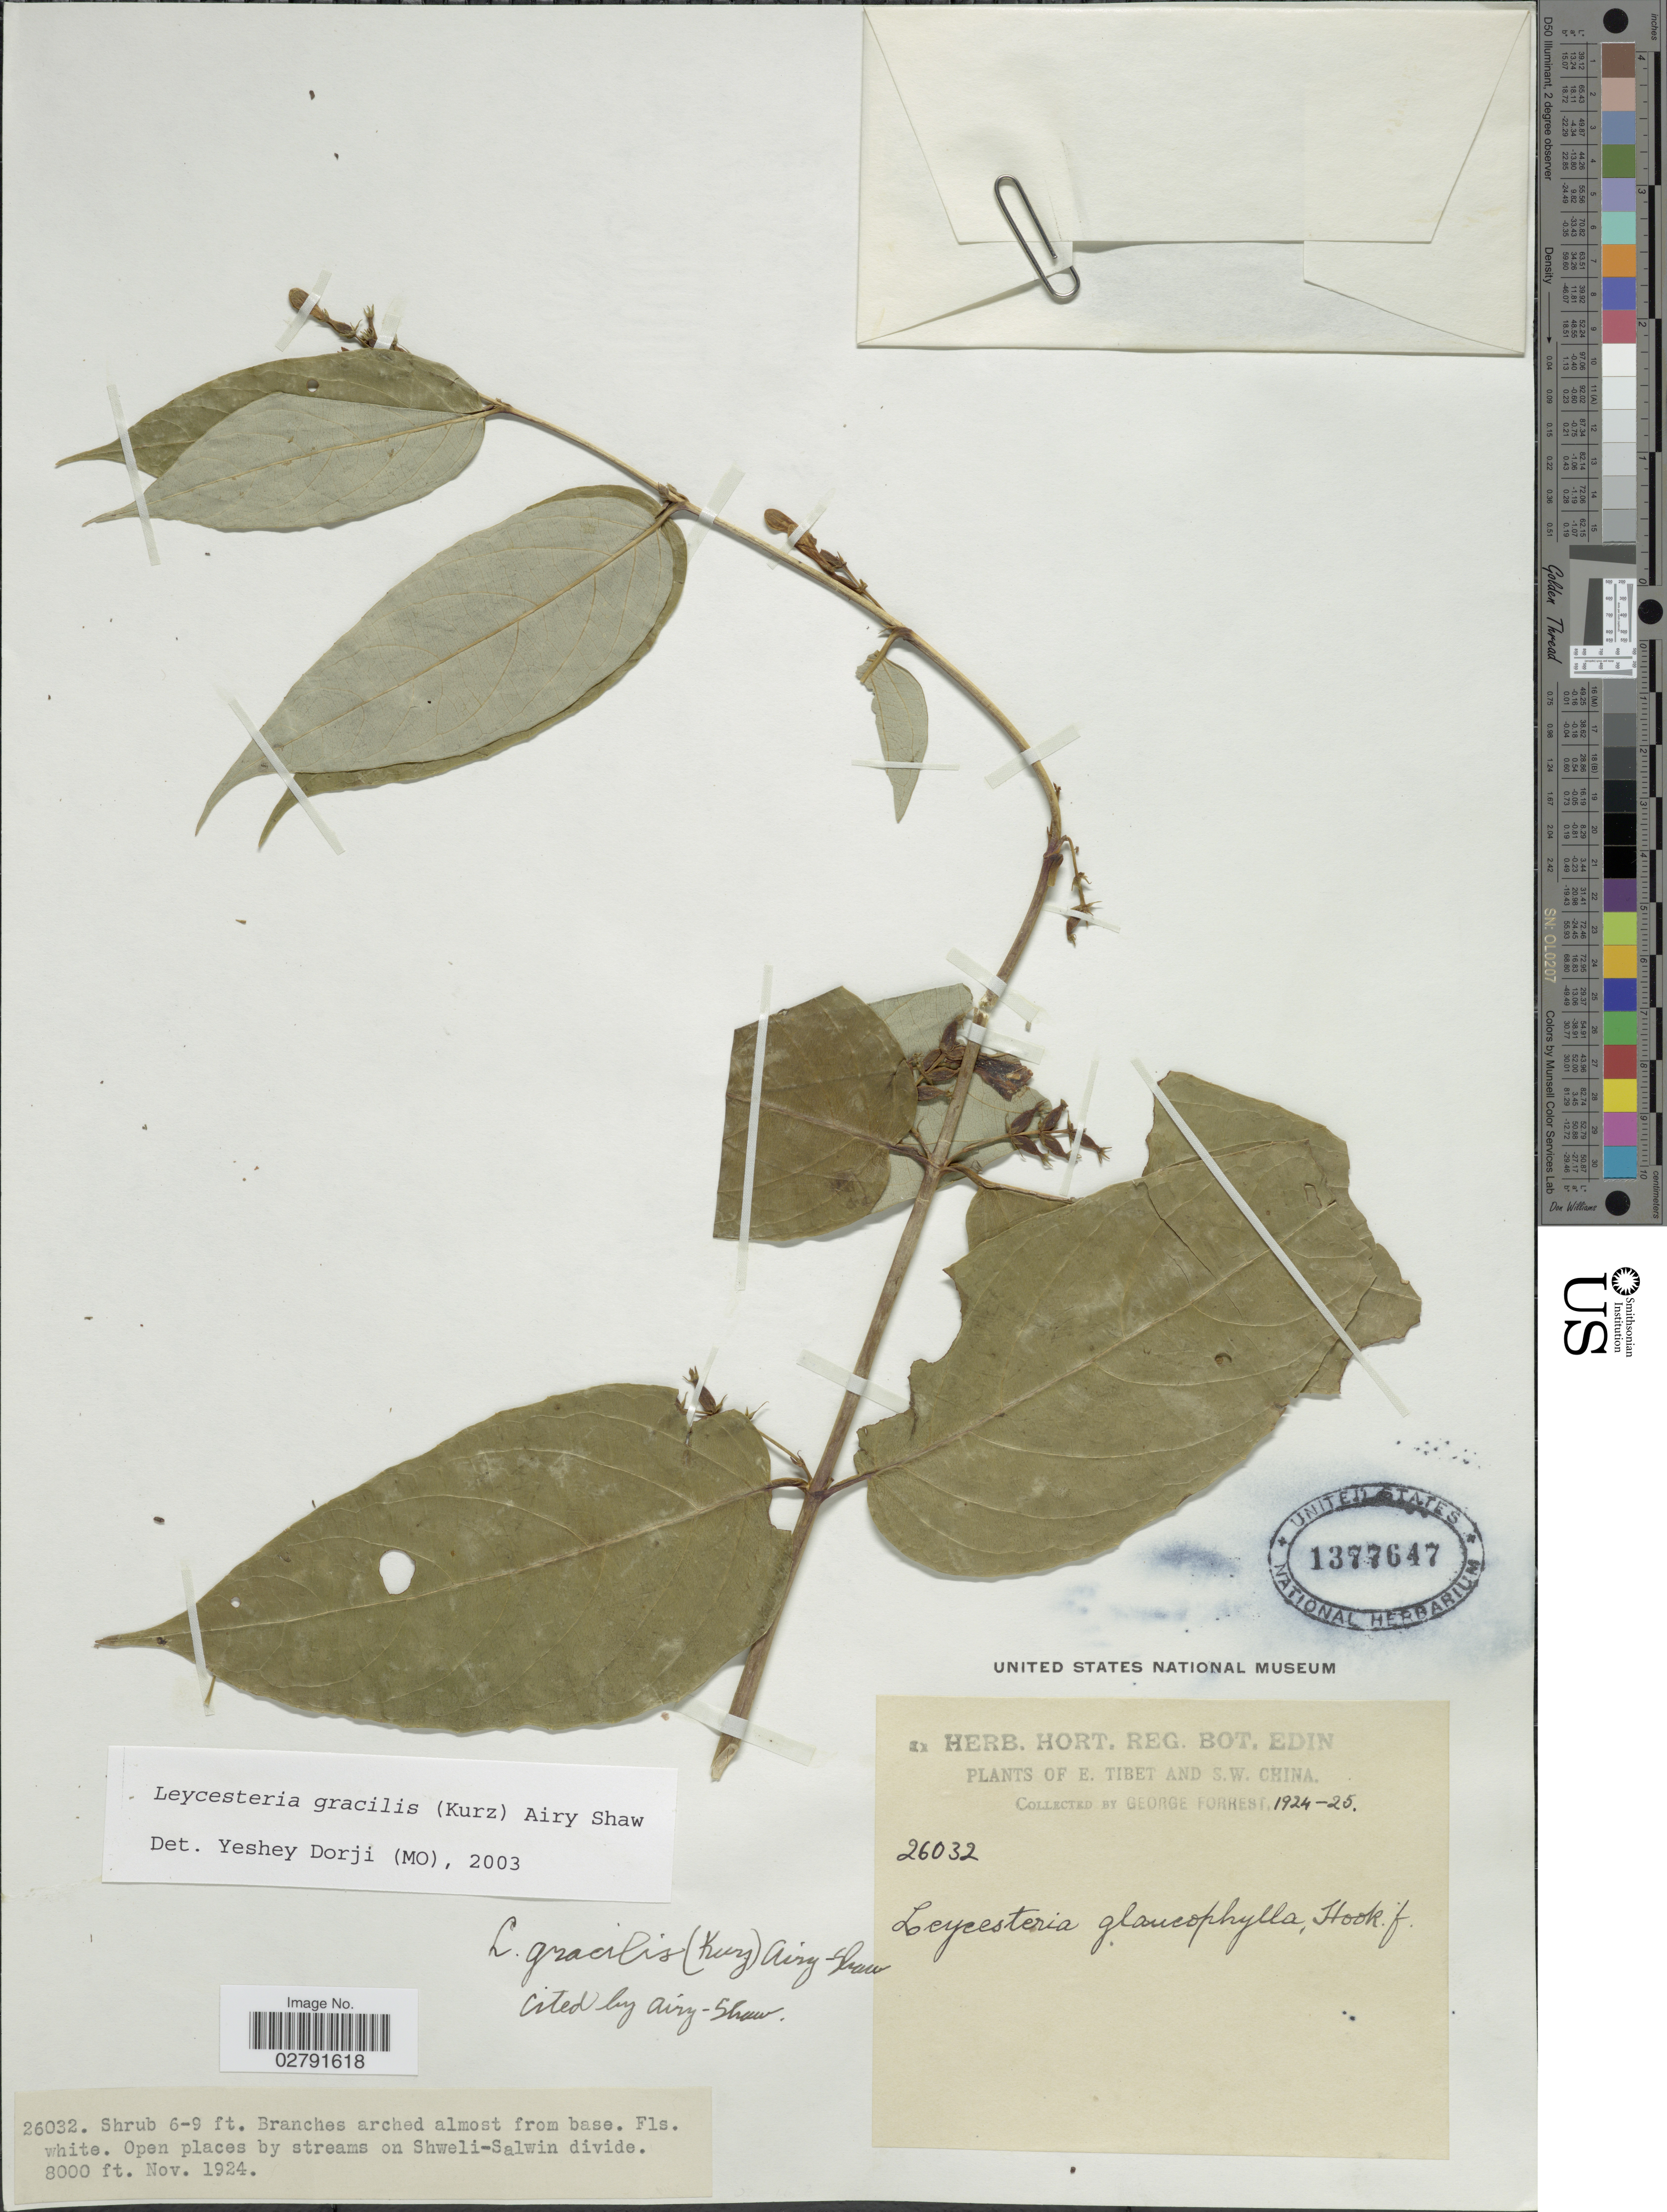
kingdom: Plantae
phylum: Tracheophyta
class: Magnoliopsida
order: Dipsacales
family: Caprifoliaceae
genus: Leycesteria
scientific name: Leycesteria gracilis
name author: (Kurz) Airy Shaw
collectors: G. Forrest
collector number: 26032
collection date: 1924-11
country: China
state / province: Xizang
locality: E. Tibet and S.W. China, Open places by streams on Shweli-Salwin divide.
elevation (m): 2438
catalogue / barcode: US 1377647